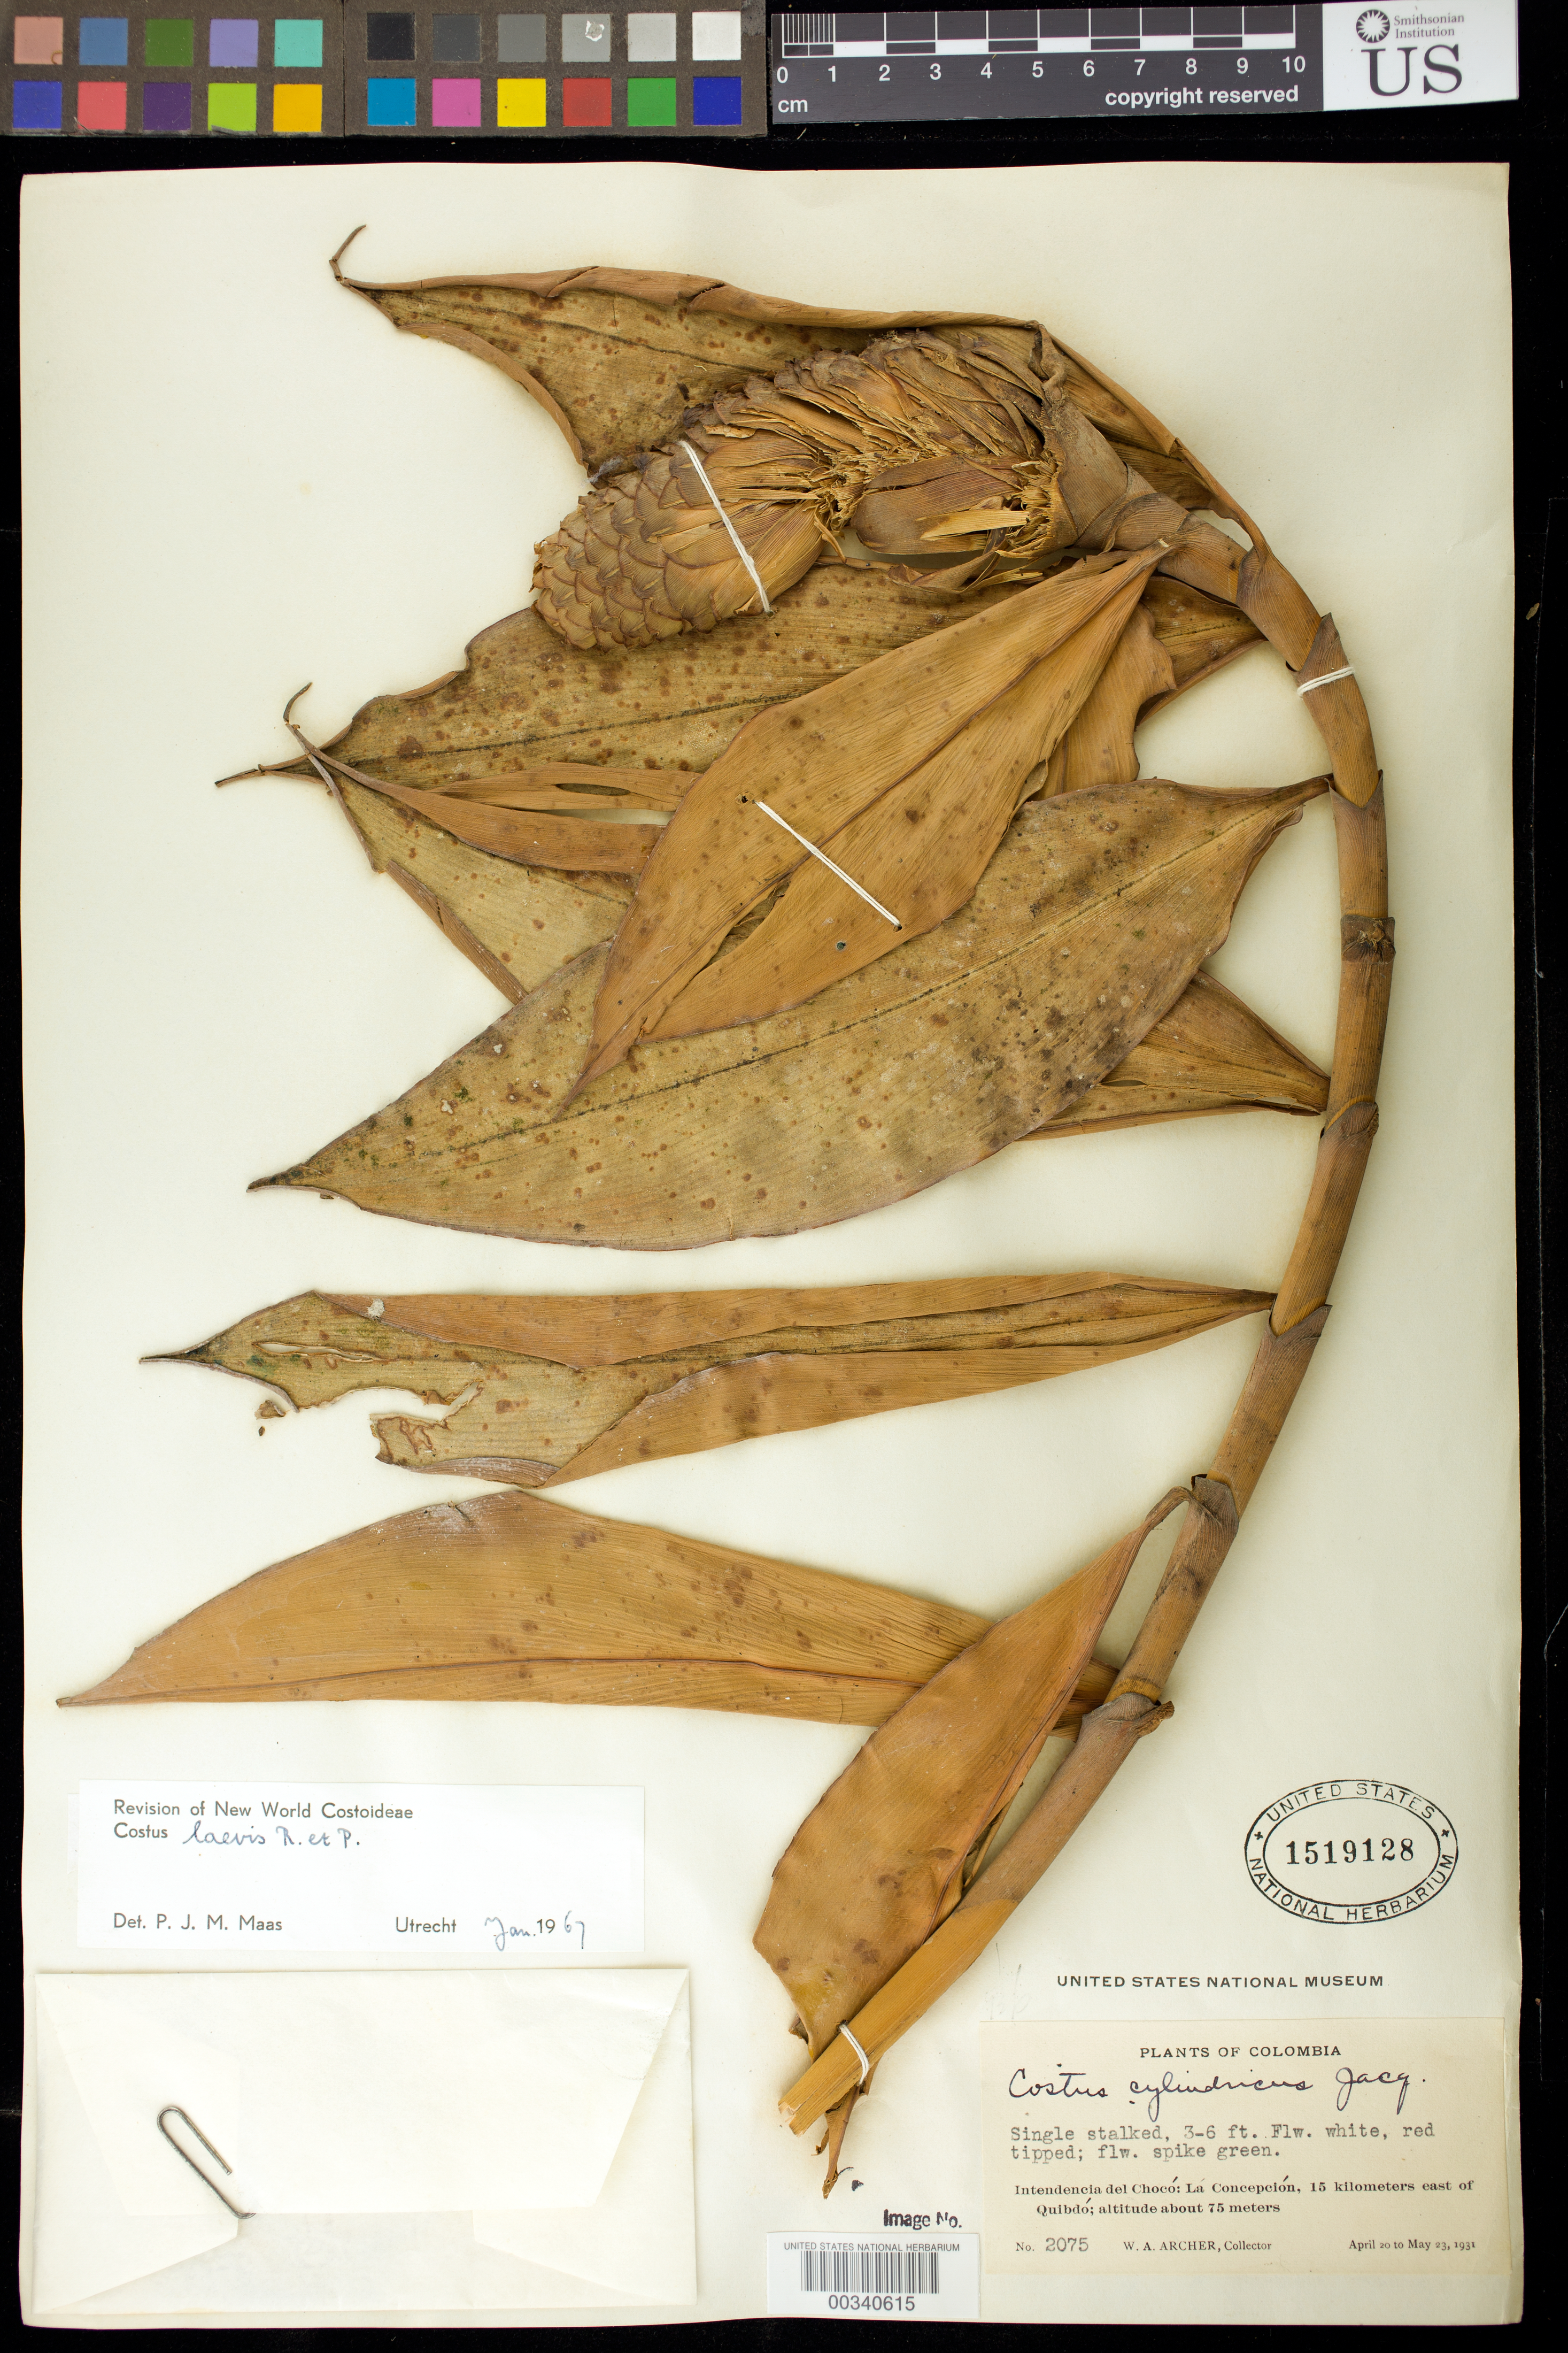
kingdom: Plantae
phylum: Tracheophyta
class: Liliopsida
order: Zingiberales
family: Costaceae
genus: Costus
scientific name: Costus laevis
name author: Ruiz & Pav.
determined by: Maas, Paul J. M.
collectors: W. A. Archer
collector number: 2075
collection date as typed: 20 Apr 1931 to 23 May 1931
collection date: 1931-04-20/1931-05-23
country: Colombia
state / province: Chocó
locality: La Concepcion, 15 km E of Quibdo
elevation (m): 75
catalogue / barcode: US 1519128